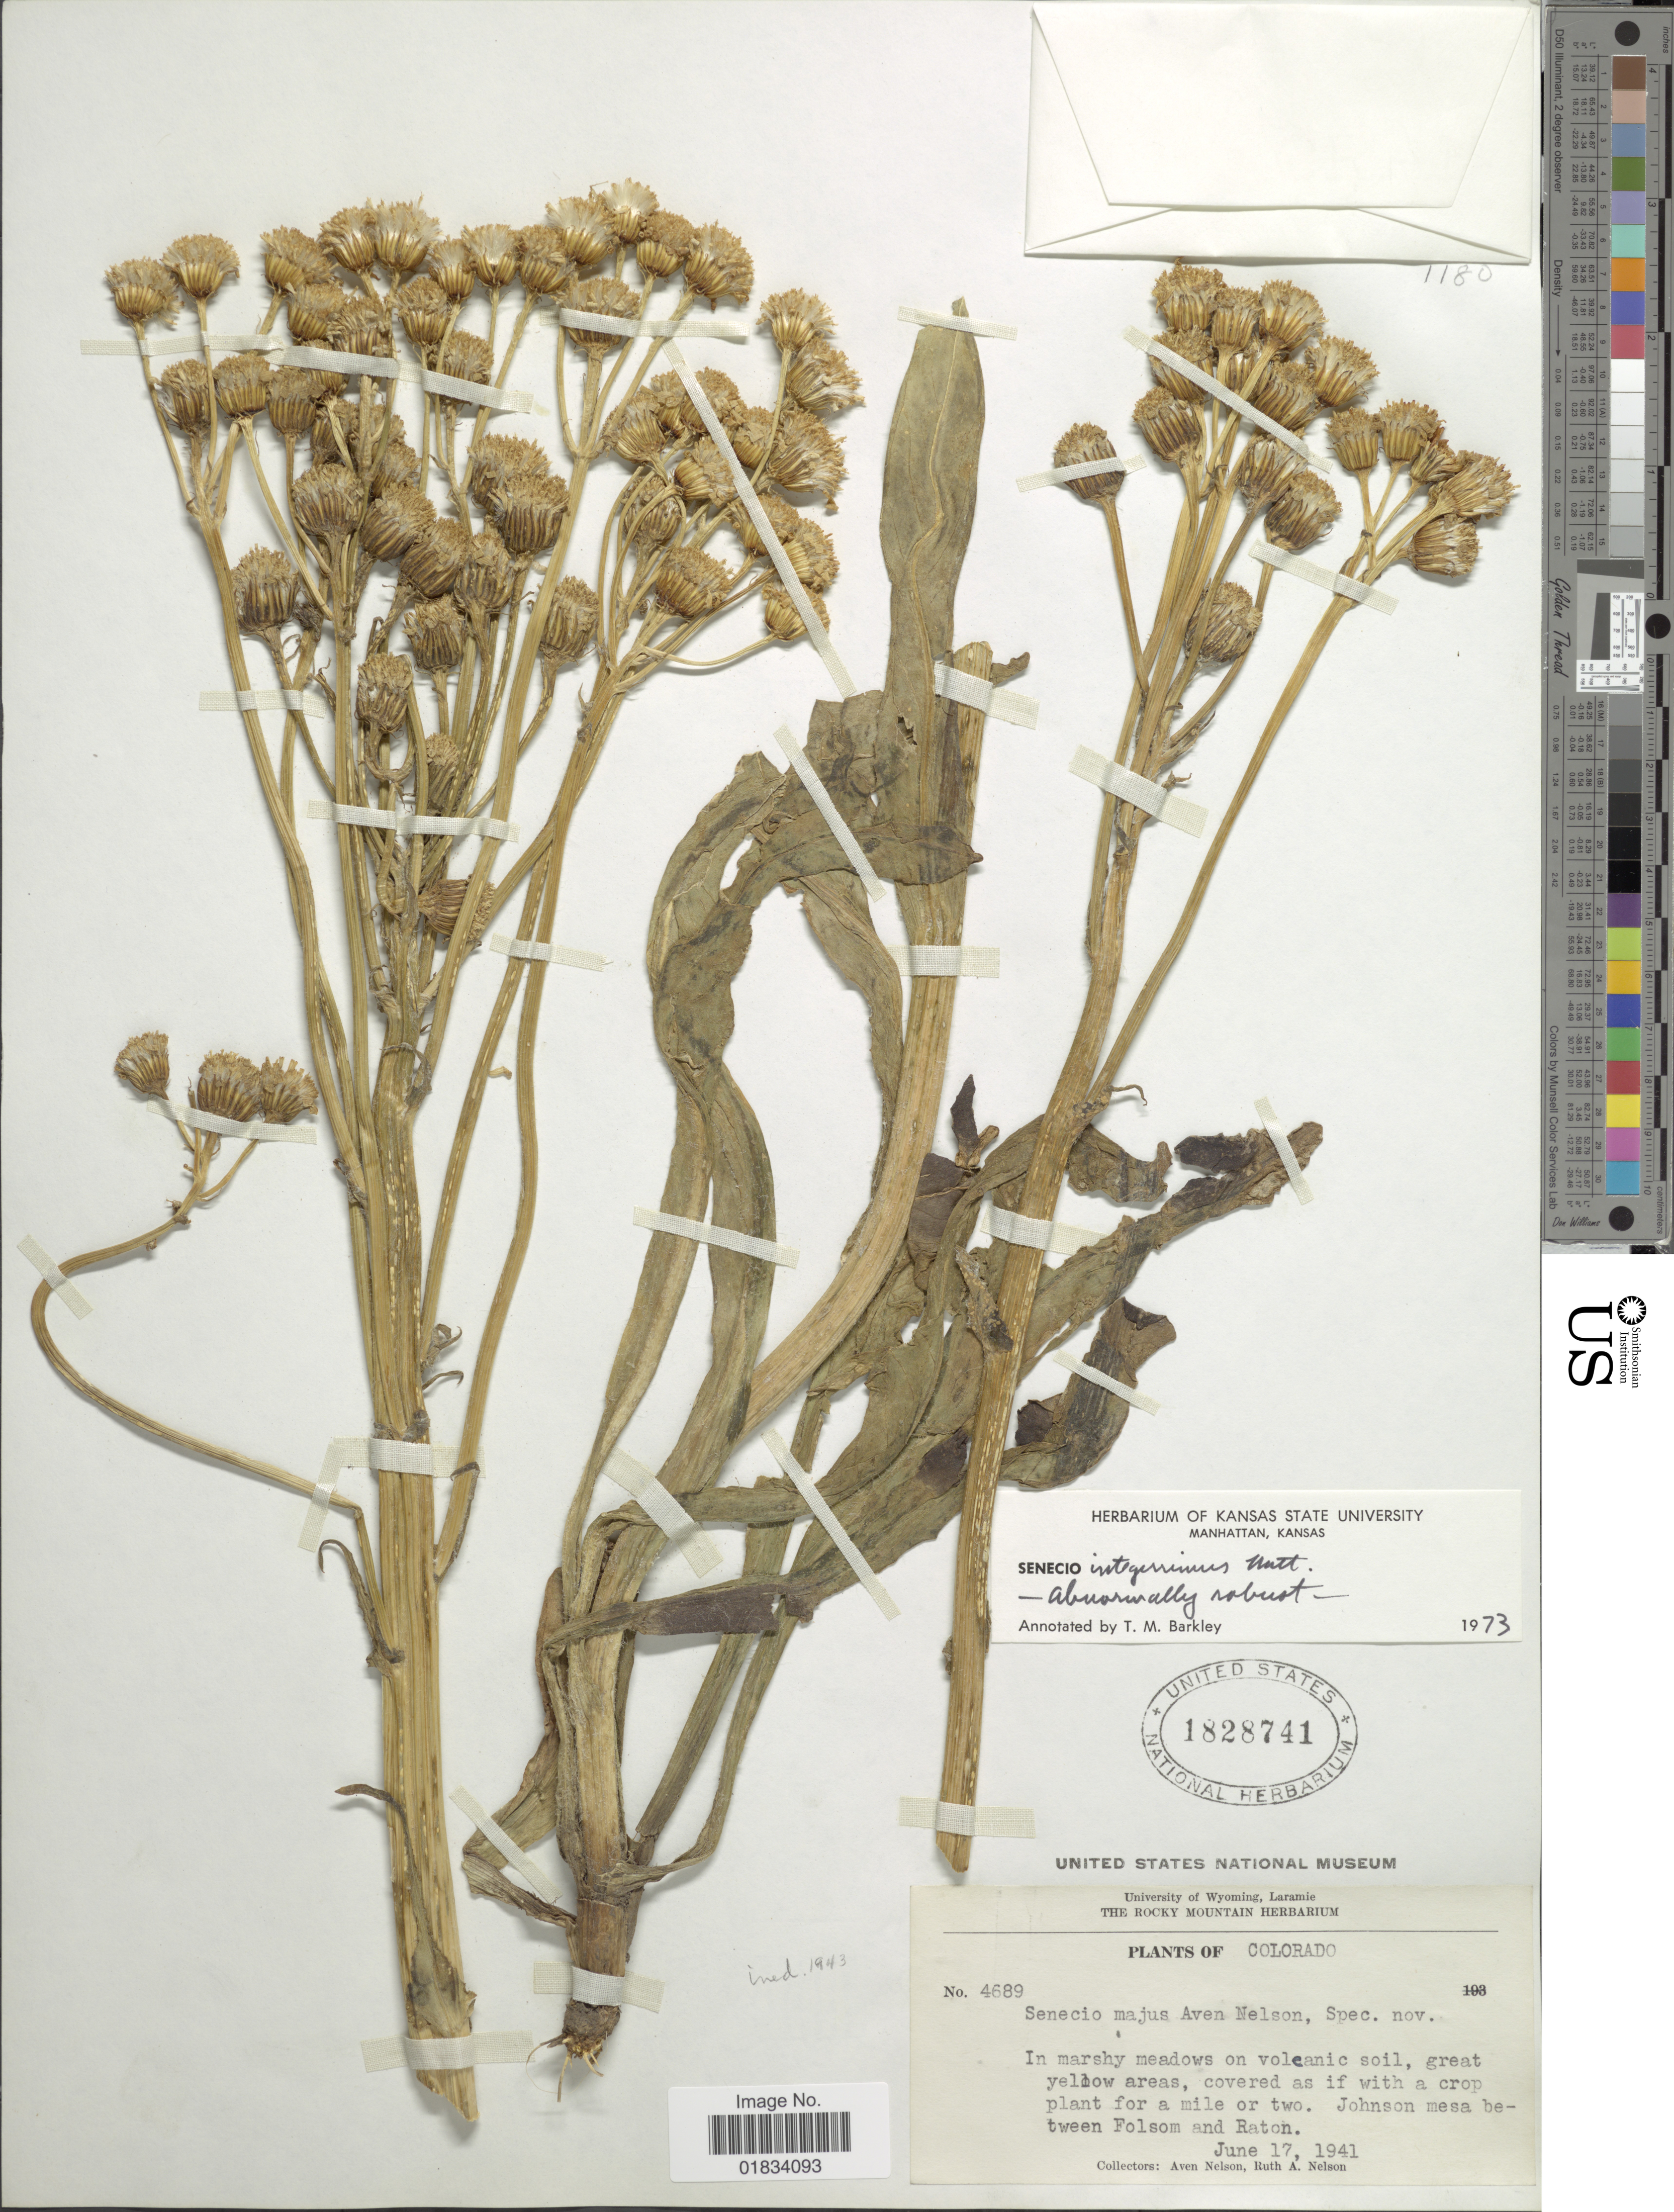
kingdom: Plantae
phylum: Tracheophyta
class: Magnoliopsida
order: Asterales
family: Asteraceae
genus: Senecio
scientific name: Senecio integerrimus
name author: Nutt.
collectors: A. Nelson & R. A. Nelson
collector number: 4689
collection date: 1941-06-17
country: United States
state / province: Colorado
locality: Johnson mesa between Folsom and Raton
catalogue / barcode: US 1828741